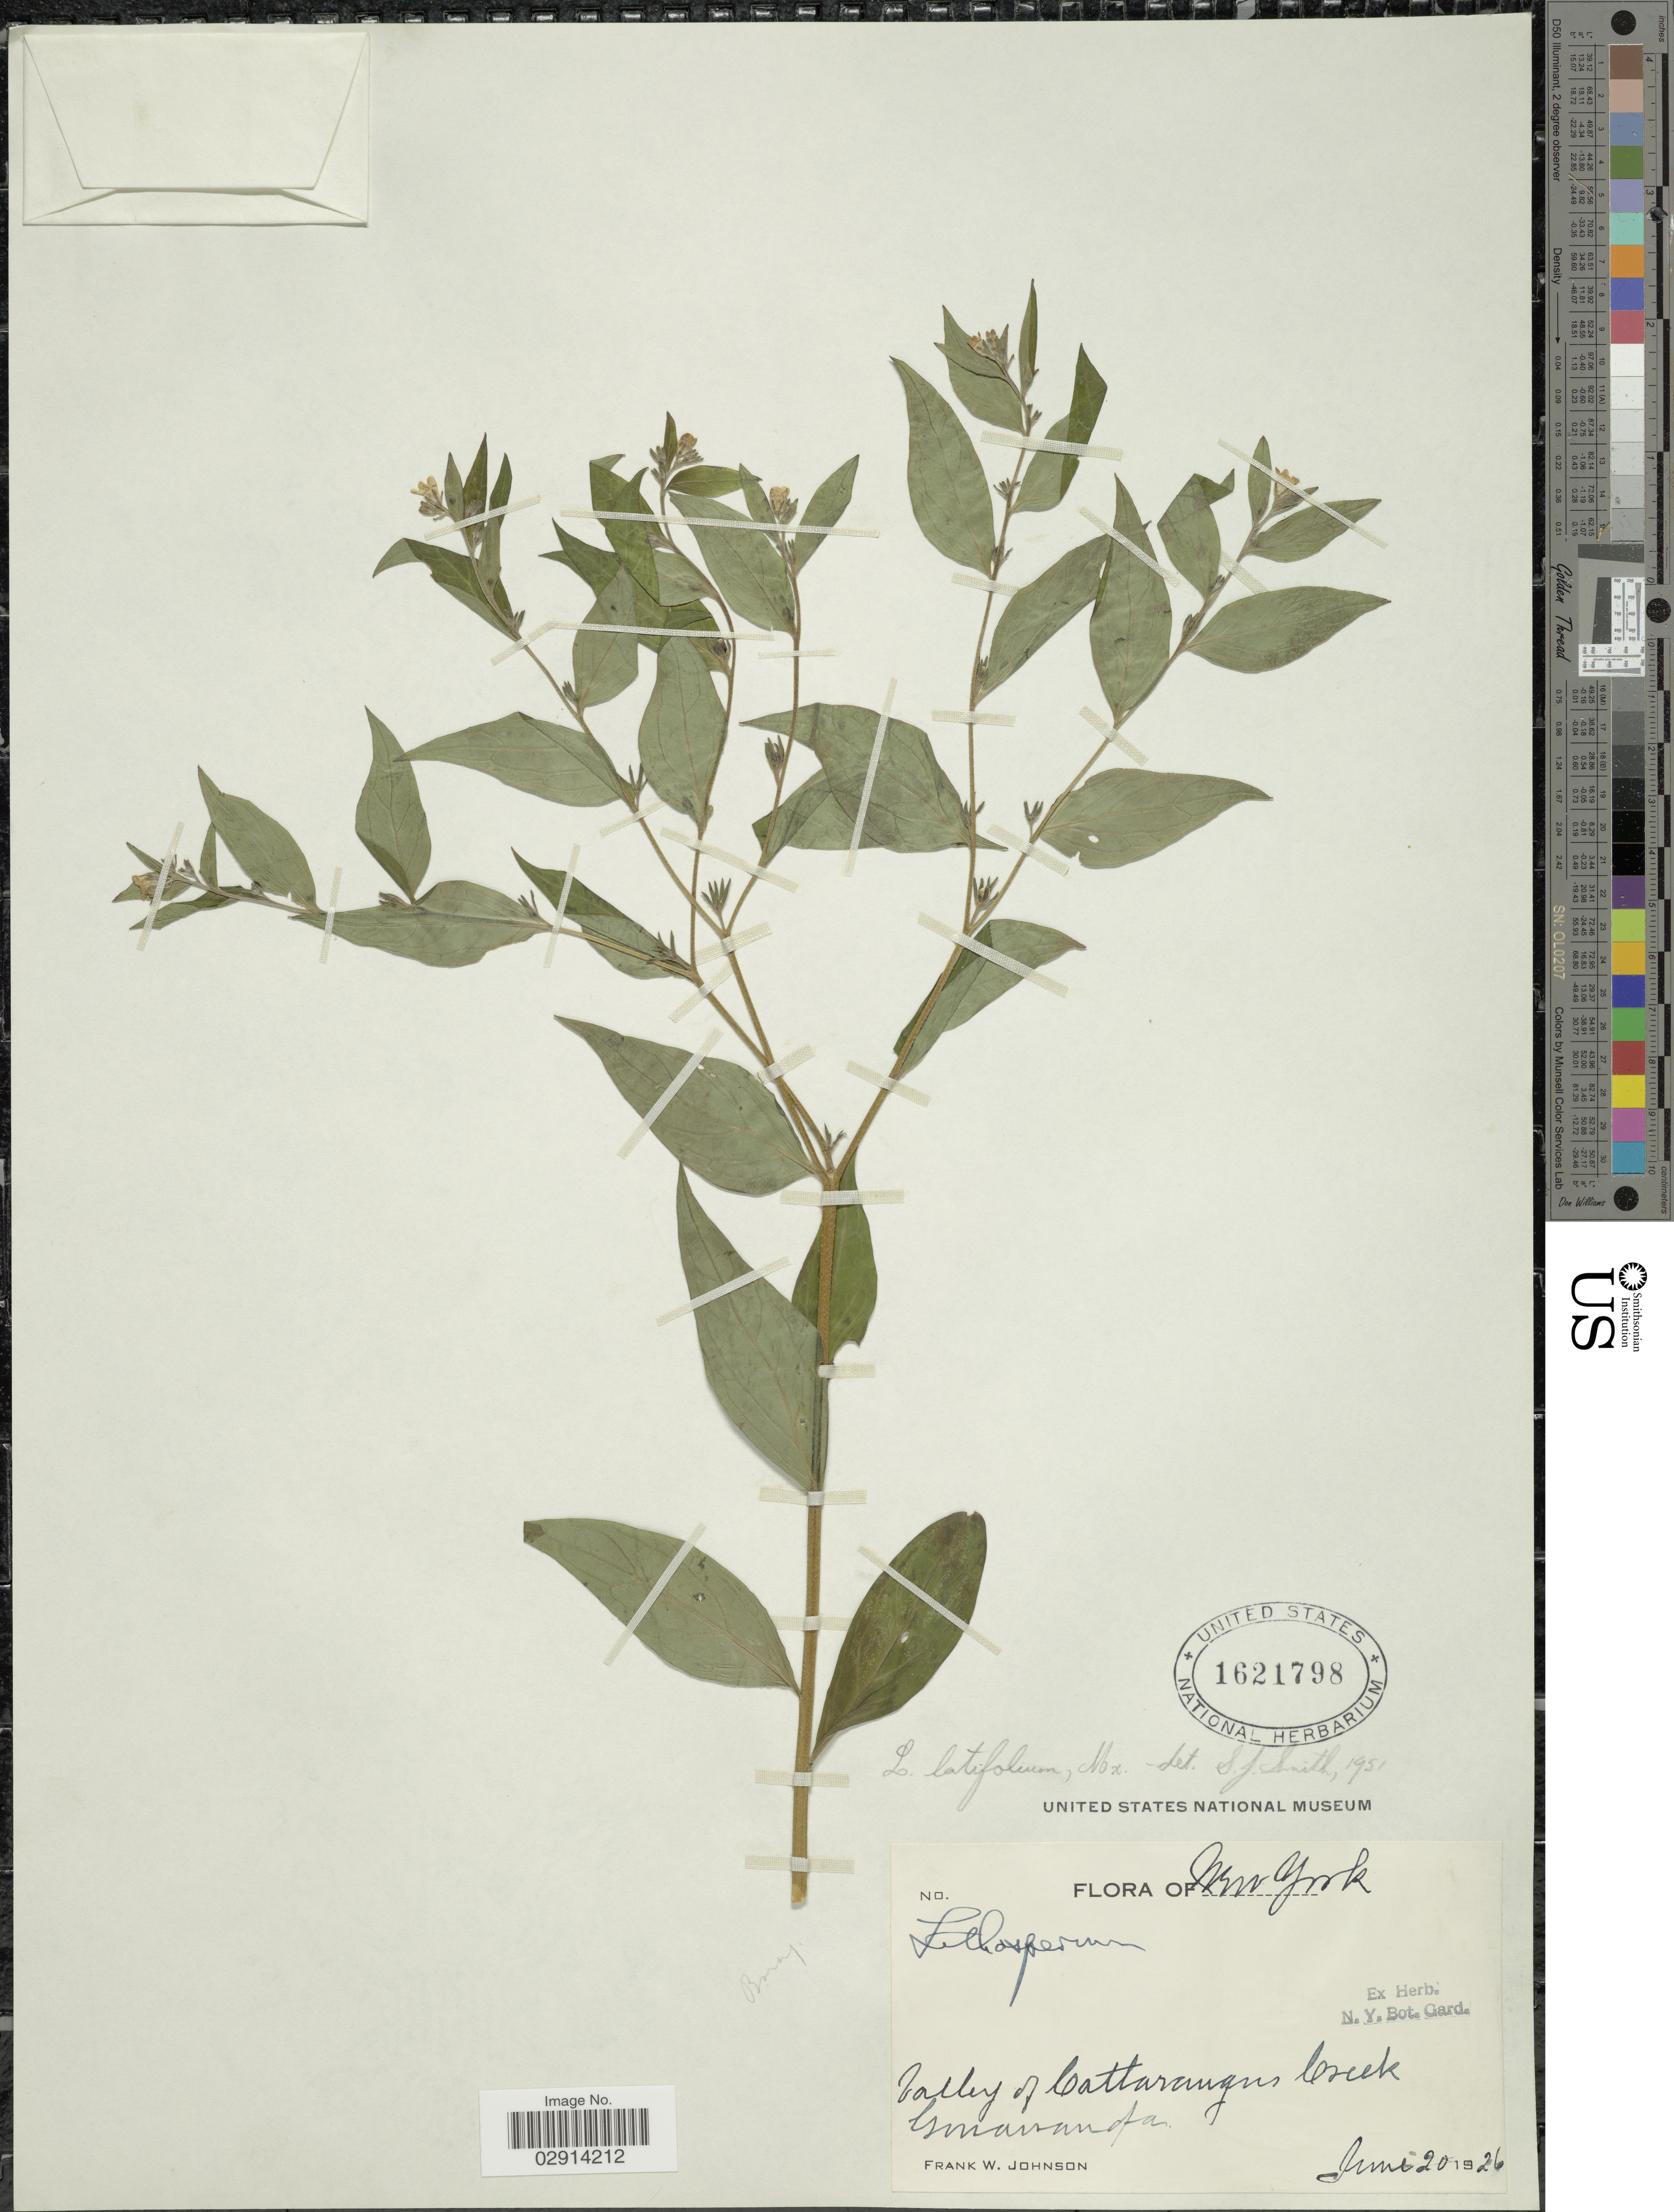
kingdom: Plantae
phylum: Tracheophyta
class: Magnoliopsida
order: Boraginales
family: Boraginaceae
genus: Lithospermum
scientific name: Lithospermum latifolium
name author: Michx.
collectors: F. W. Johnson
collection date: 1926-06-20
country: United States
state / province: New York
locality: Valley of Cattaraugus Creek, Gowanda.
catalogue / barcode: US 1621798